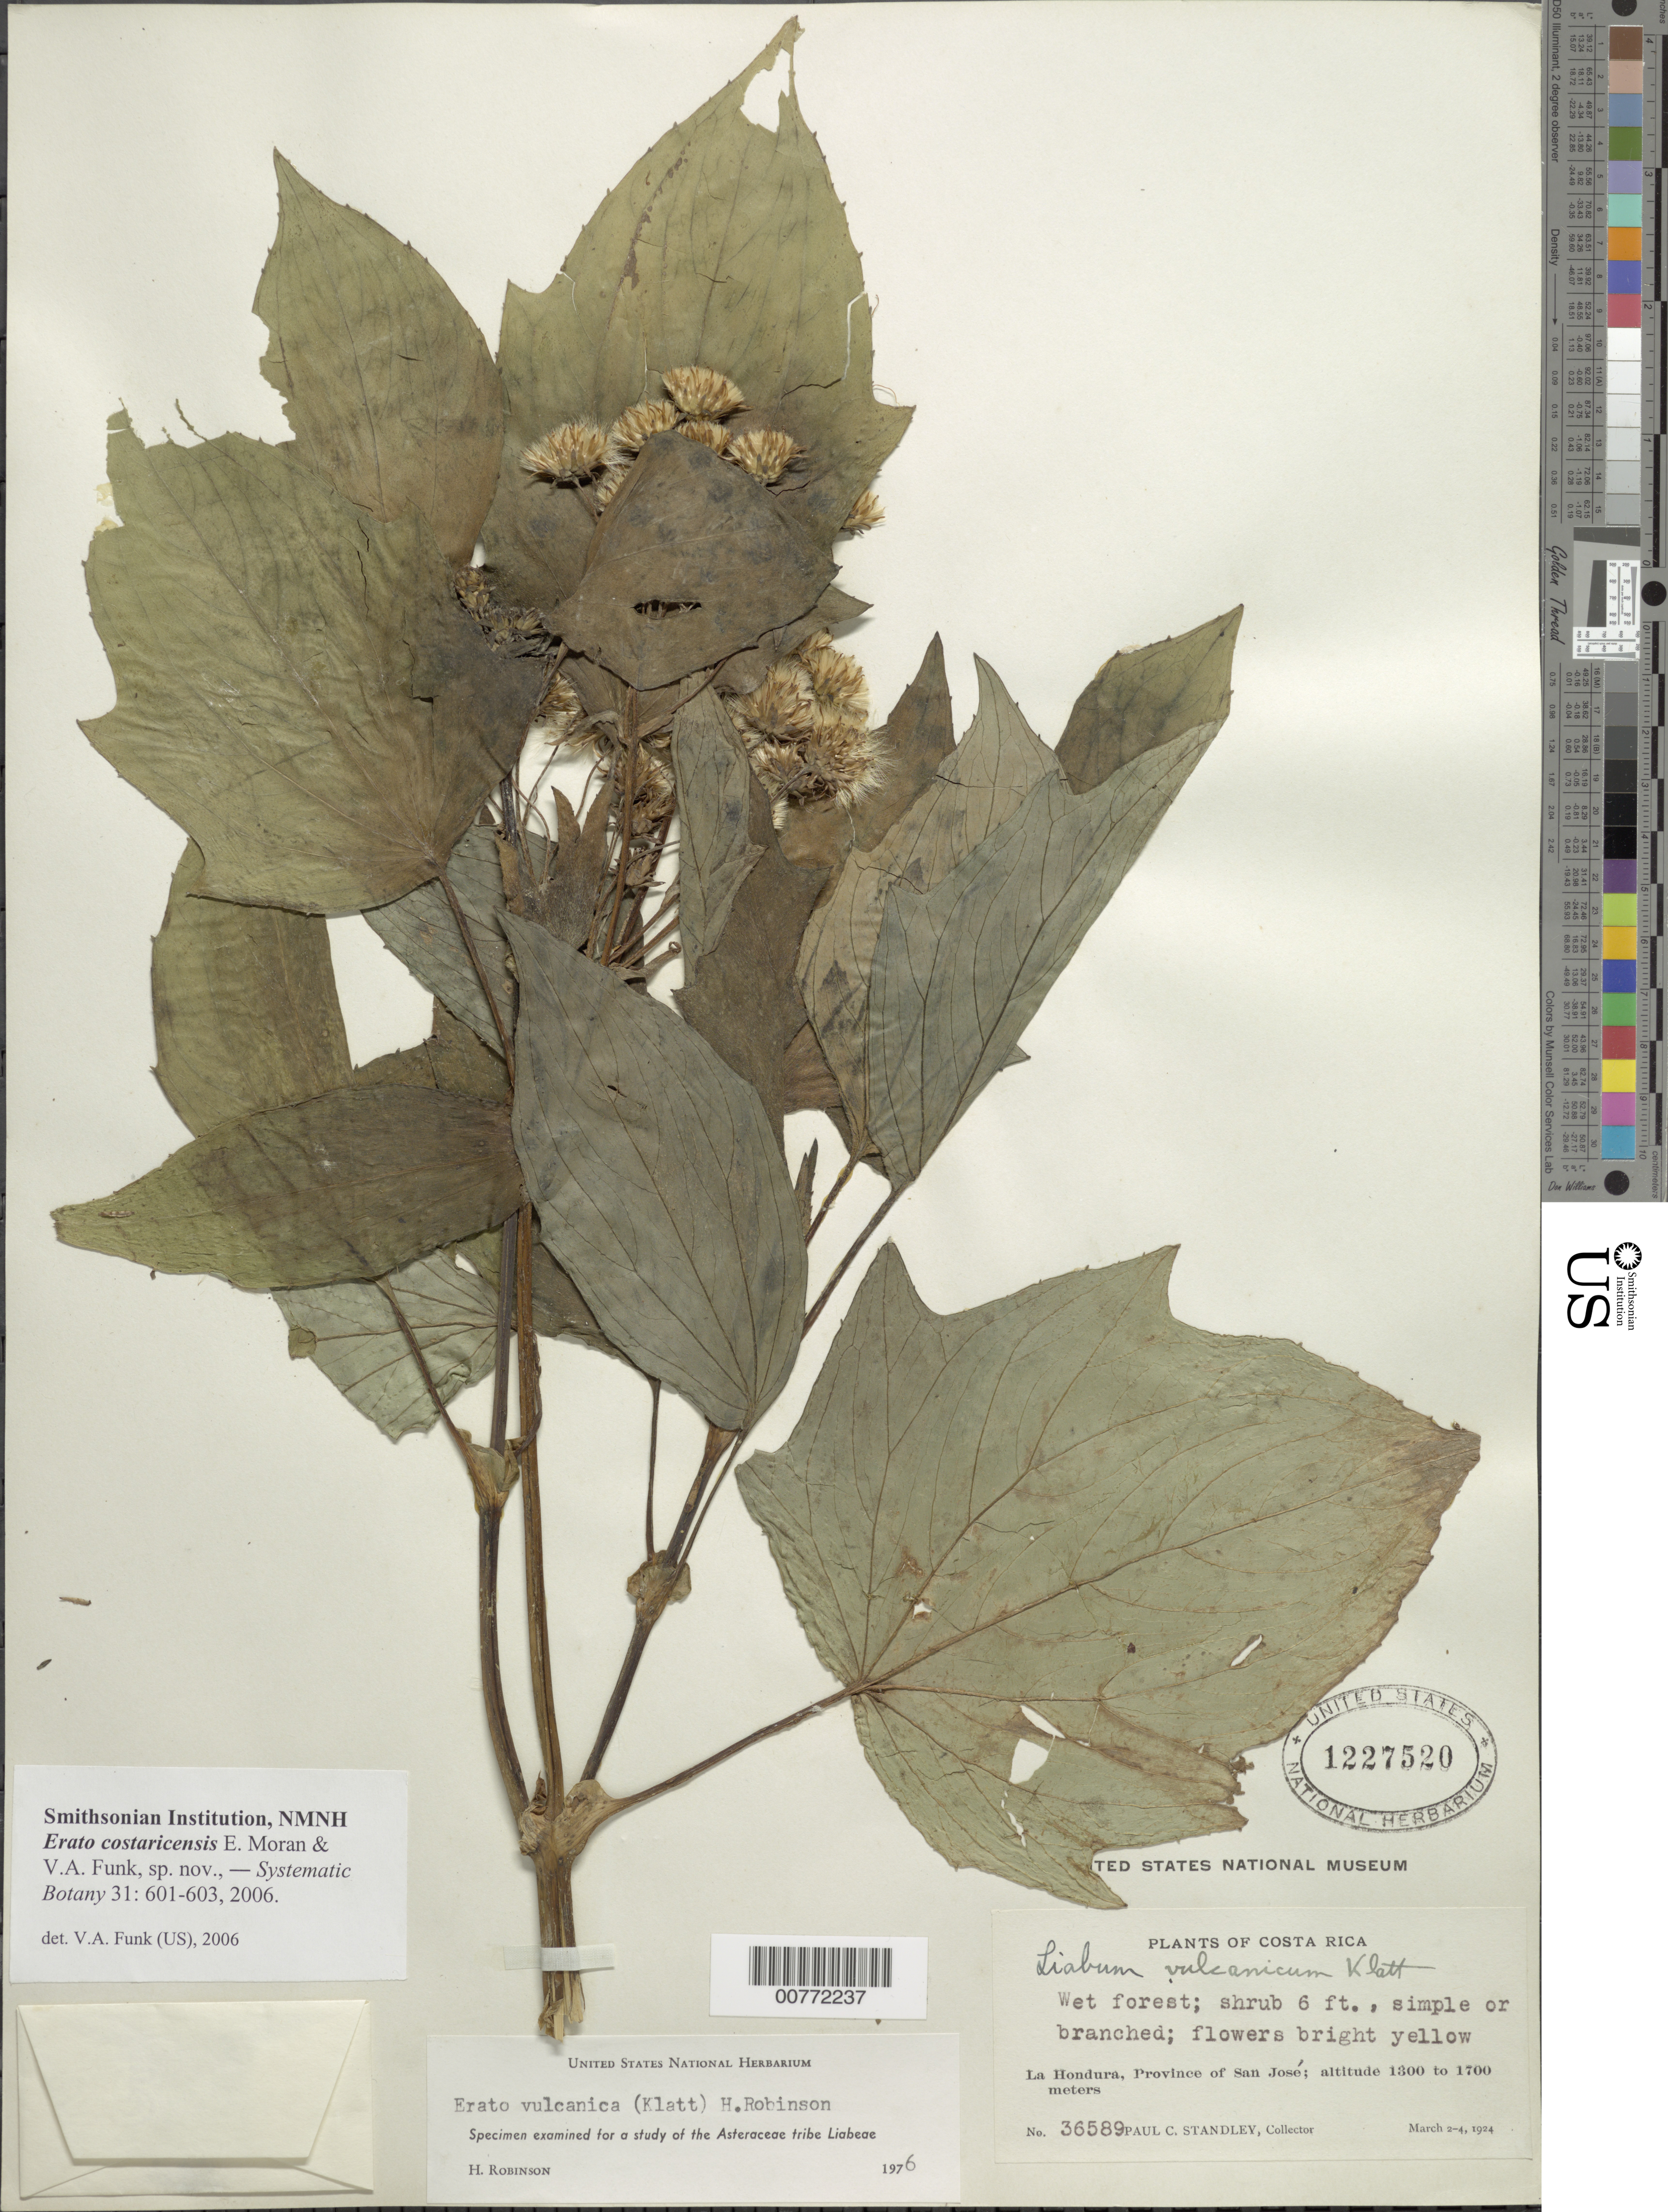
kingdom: Plantae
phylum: Tracheophyta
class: Magnoliopsida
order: Asterales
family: Asteraceae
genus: Erato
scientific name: Erato costaricensis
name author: Moran & V.A. Funk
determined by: Funk, Vicki A., (BOT), Smithsonian Institution - National Museum of Natural History (UNITED STATES)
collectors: P. C. Standley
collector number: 36589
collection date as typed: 2 March 1924 to 4 March 1924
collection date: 1924-03-02/1924-03-04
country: Costa Rica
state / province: San Jose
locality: La Hondura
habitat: Wet forest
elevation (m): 1300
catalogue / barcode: US 1227520